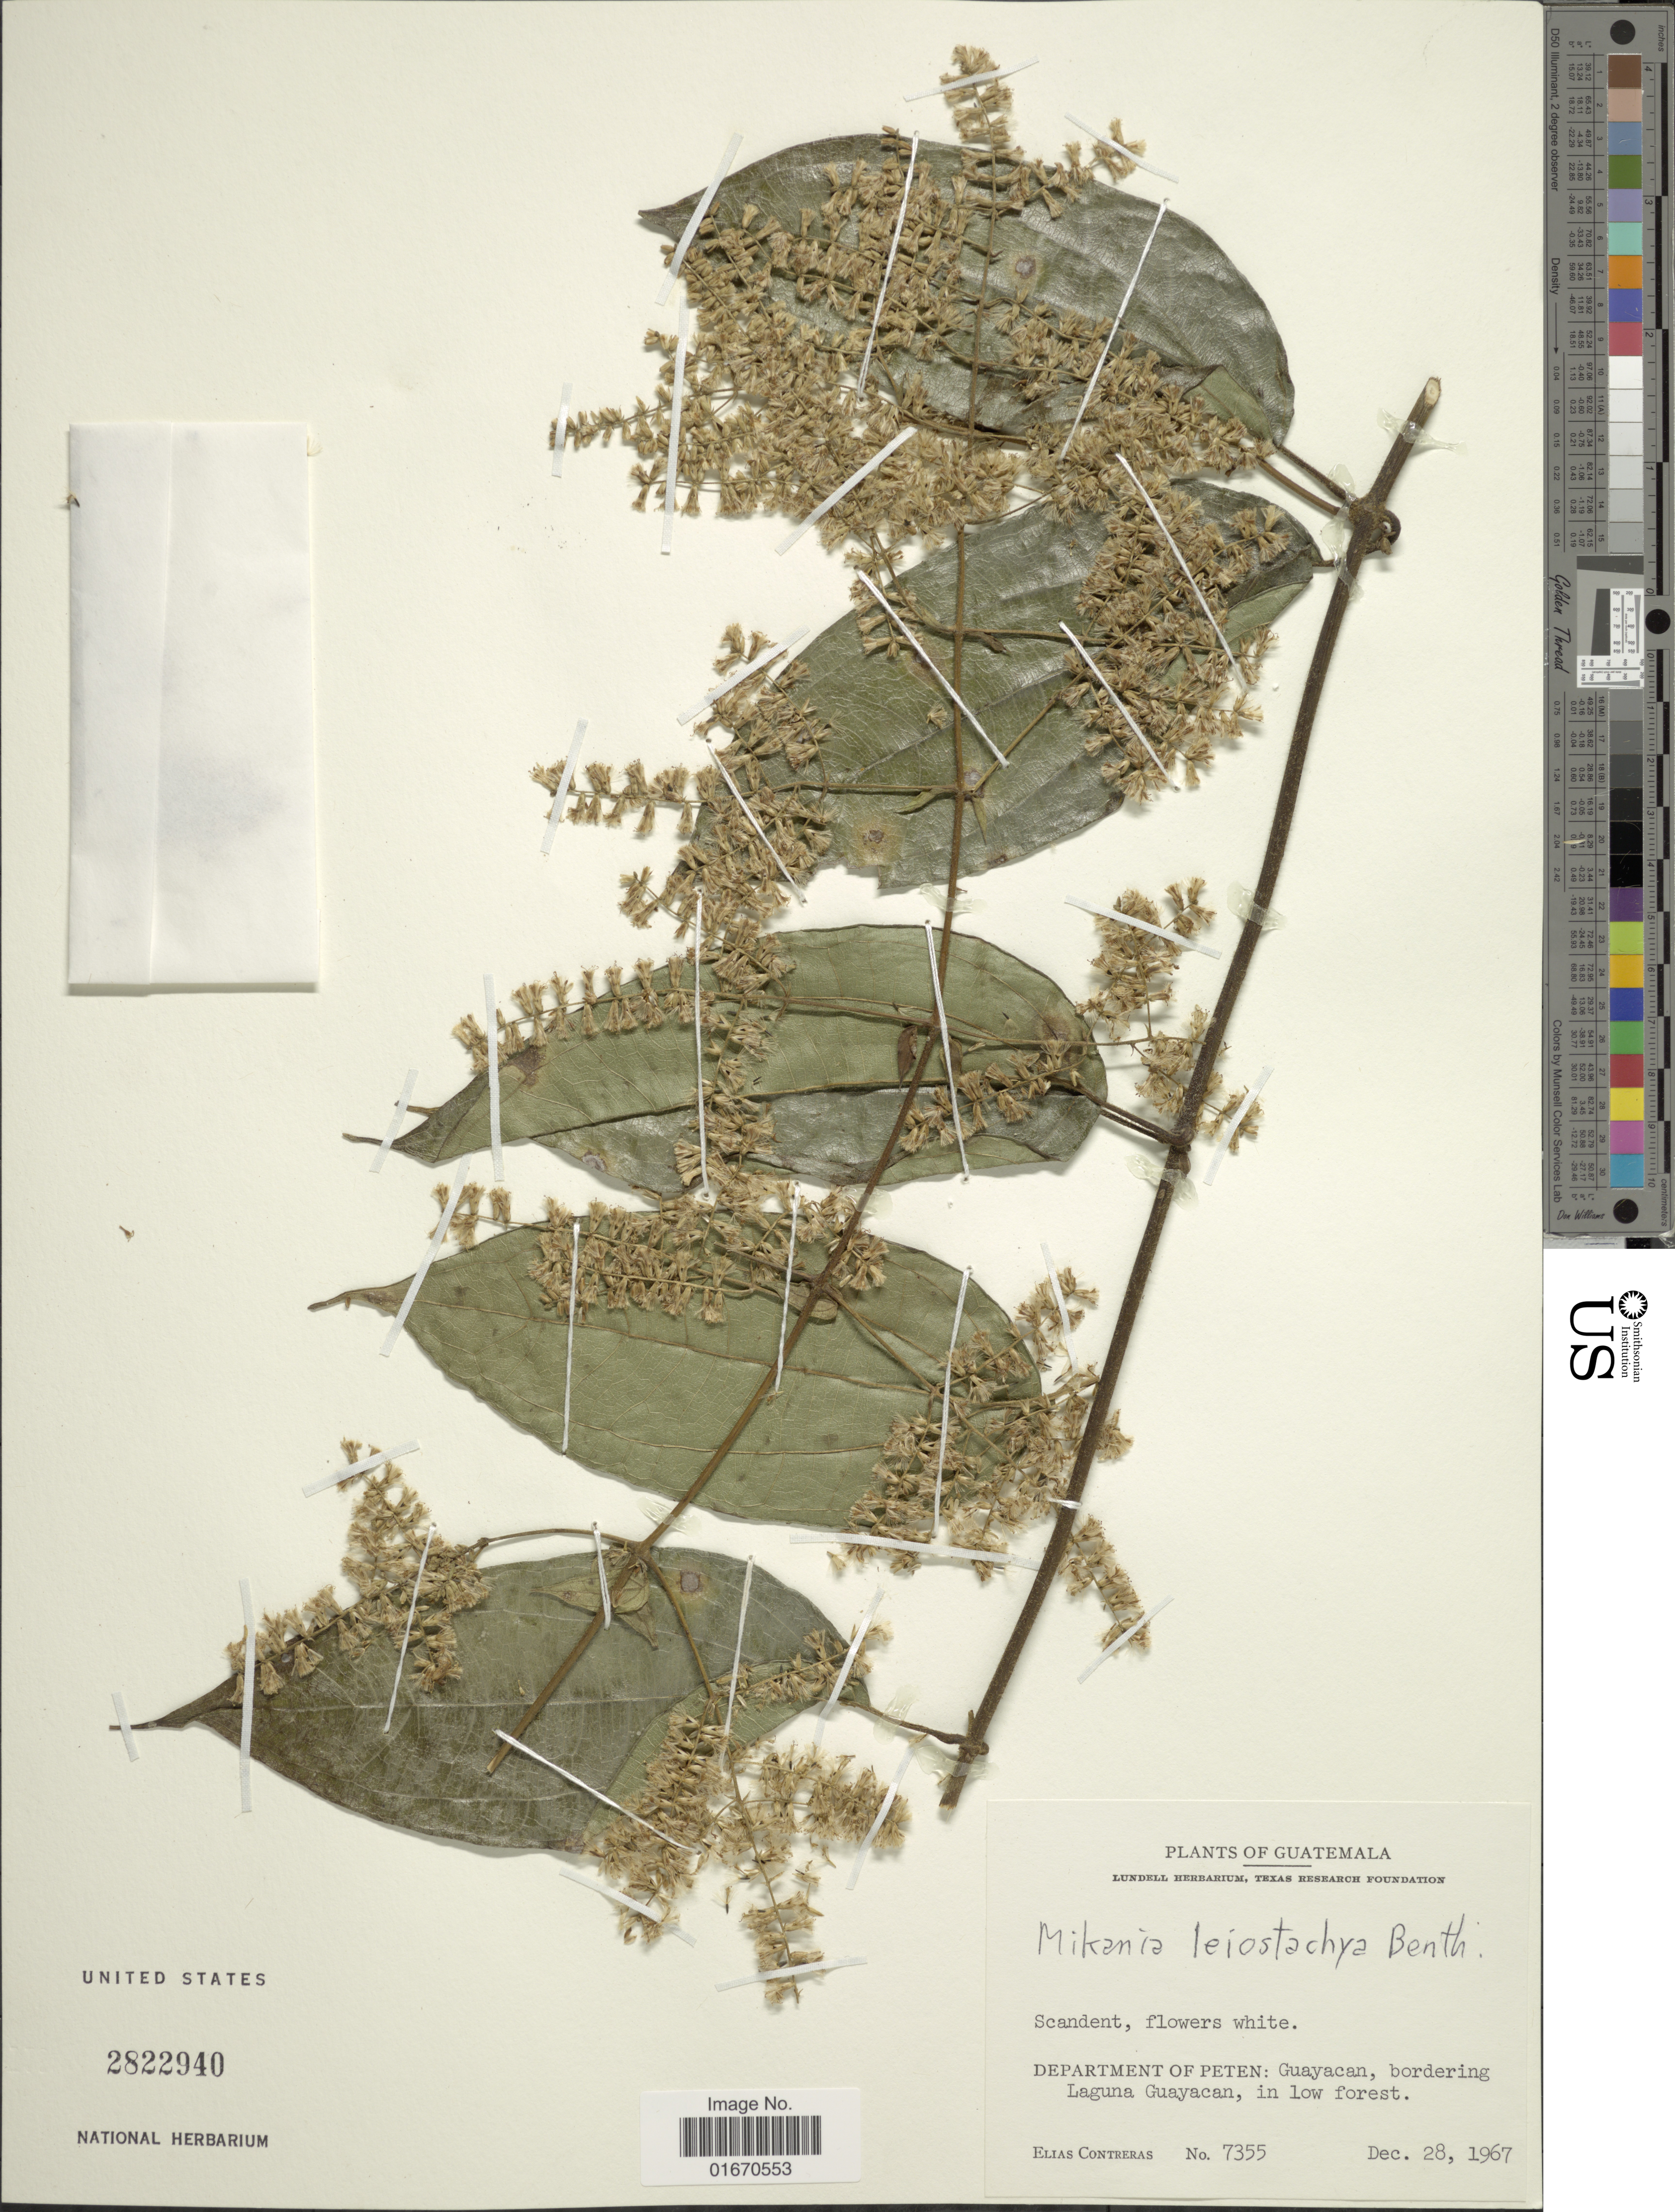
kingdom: Plantae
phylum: Tracheophyta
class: Magnoliopsida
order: Asterales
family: Asteraceae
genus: Mikania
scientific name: Mikania leiostachya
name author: Benth.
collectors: E. Contreras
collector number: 7355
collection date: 1967-12-28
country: Guatemala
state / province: El Petén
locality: Department of Peten, Guayacan, bordering Laguna Guayacan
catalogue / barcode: US 2822940